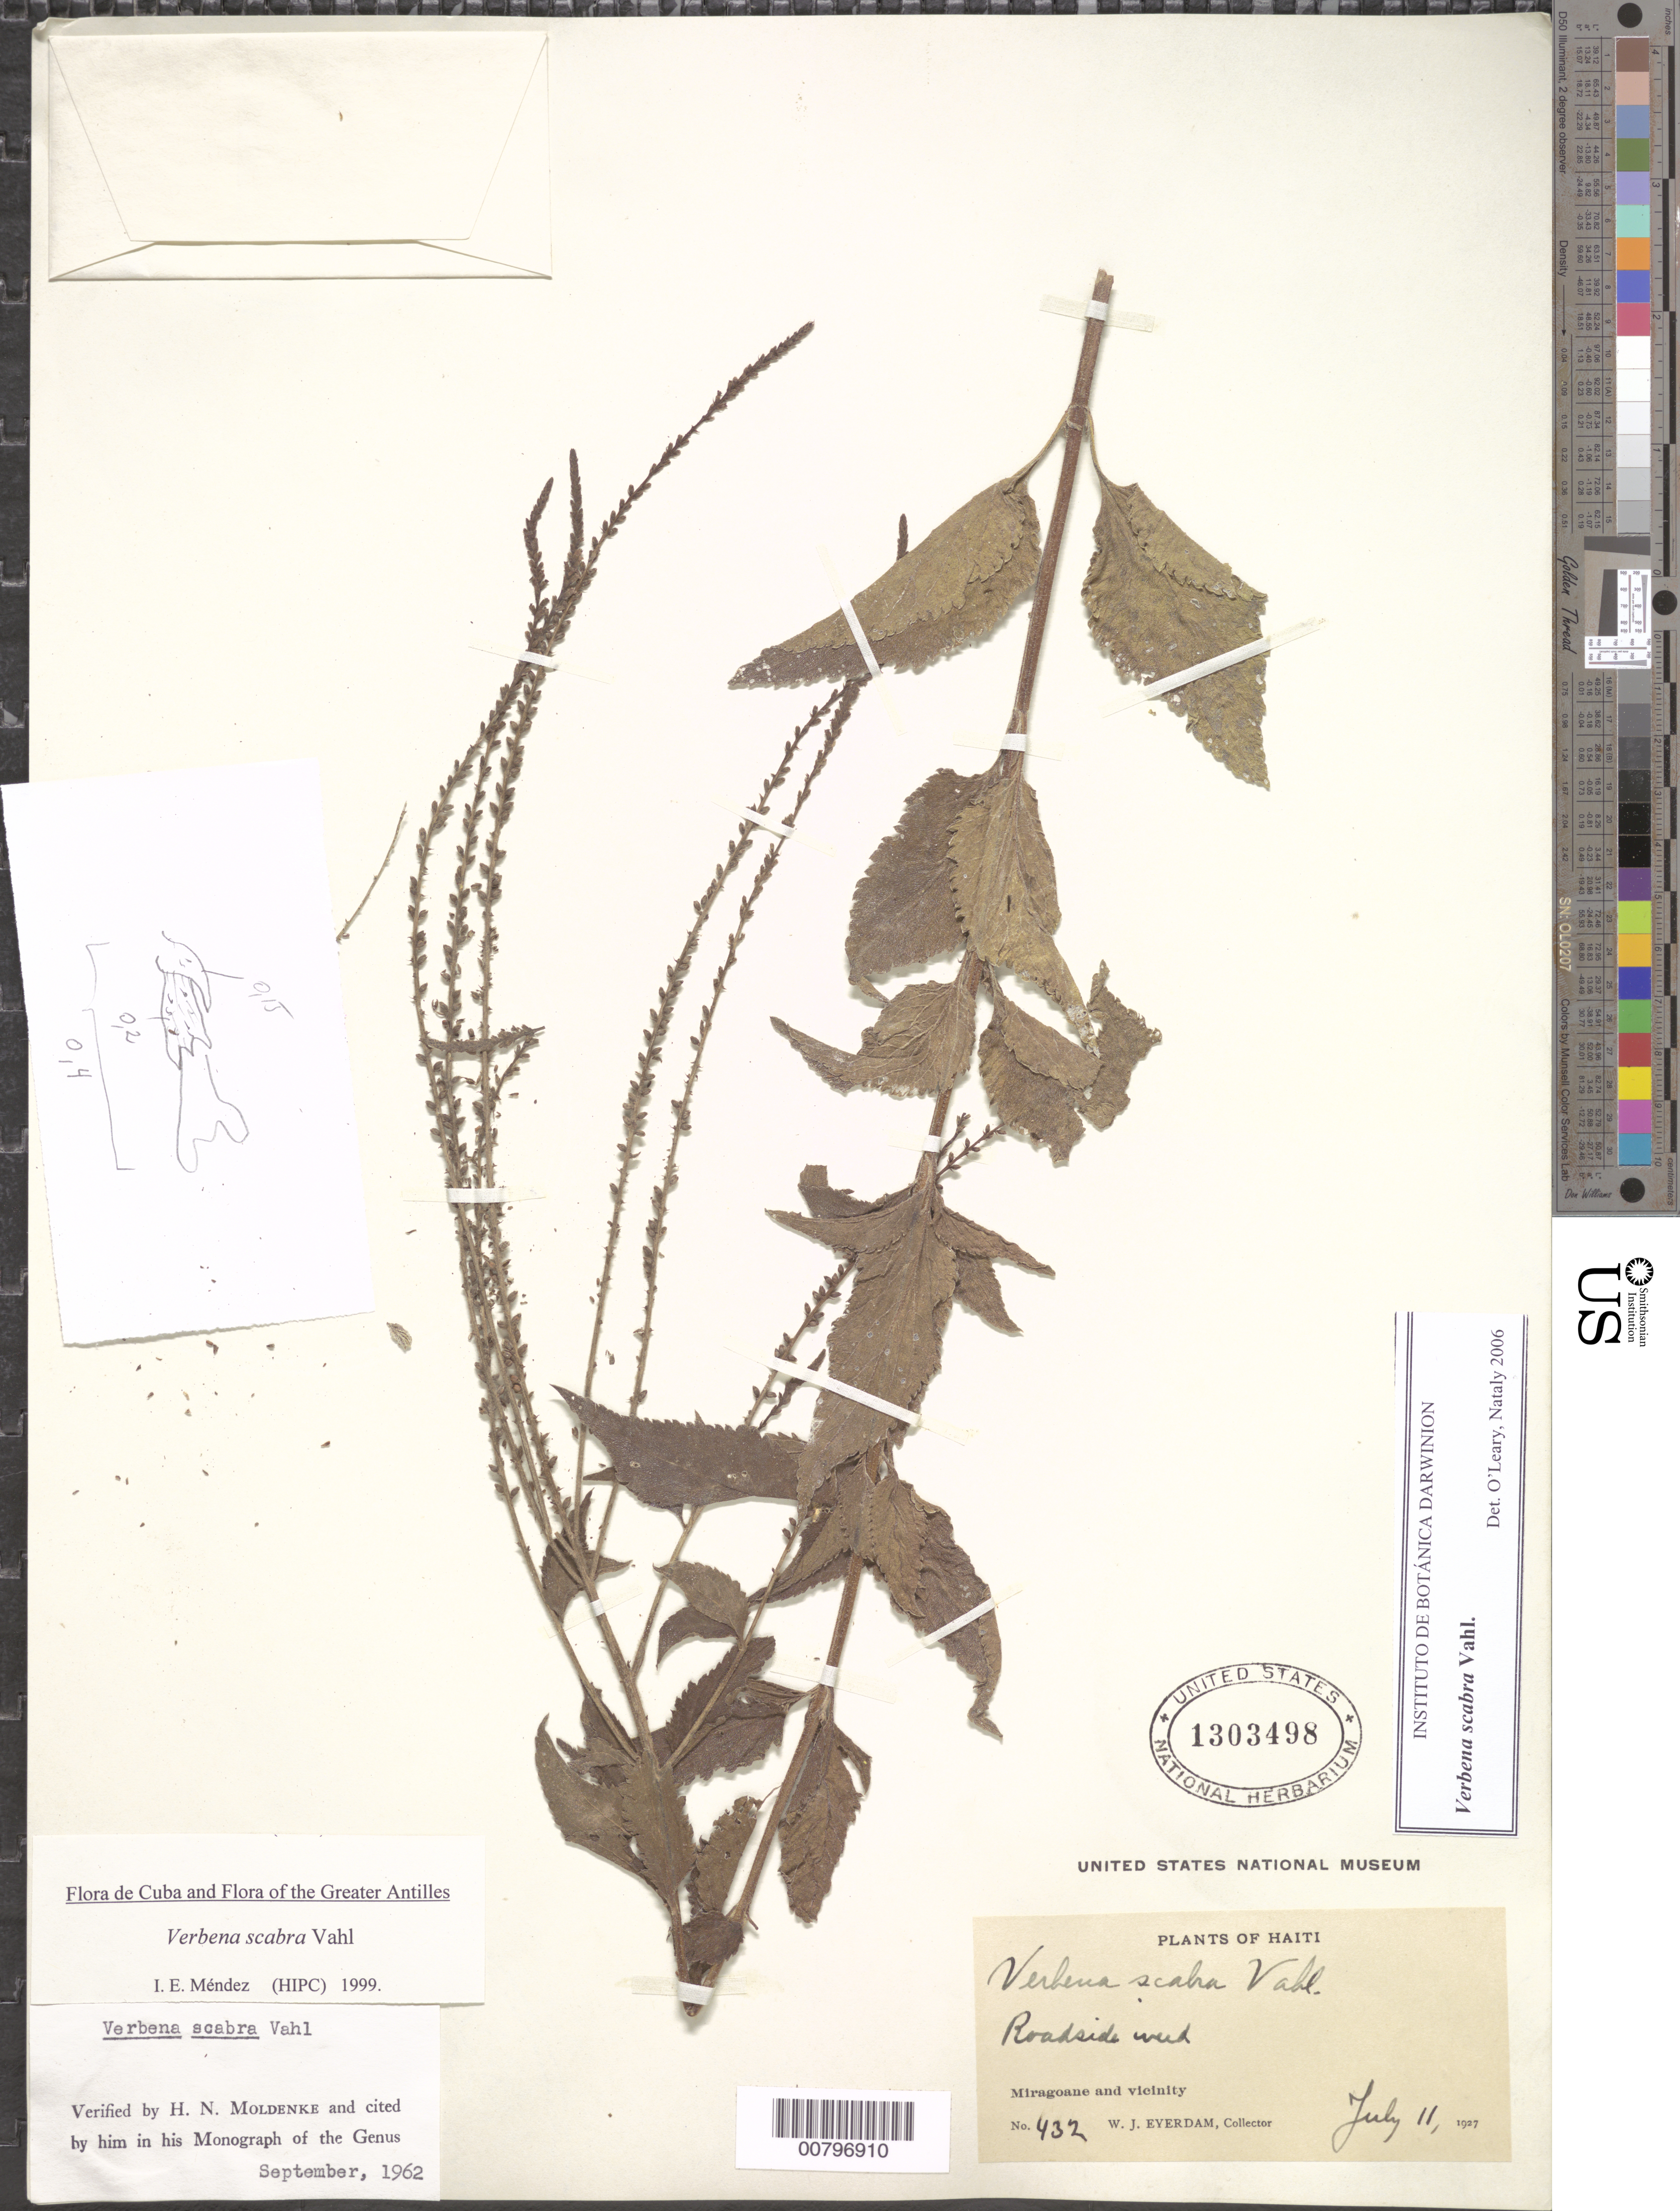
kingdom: Plantae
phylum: Tracheophyta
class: Magnoliopsida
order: Lamiales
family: Verbenaceae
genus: Verbena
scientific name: Verbena scabra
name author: Vahl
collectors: W. J. Eyerdam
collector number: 432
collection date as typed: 11 Jul 1927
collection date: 1927-07-11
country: Dominican Republic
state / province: Grand'Anse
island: Hispaniola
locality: Miragoane and vicinity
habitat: Roadside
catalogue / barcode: US 1303498